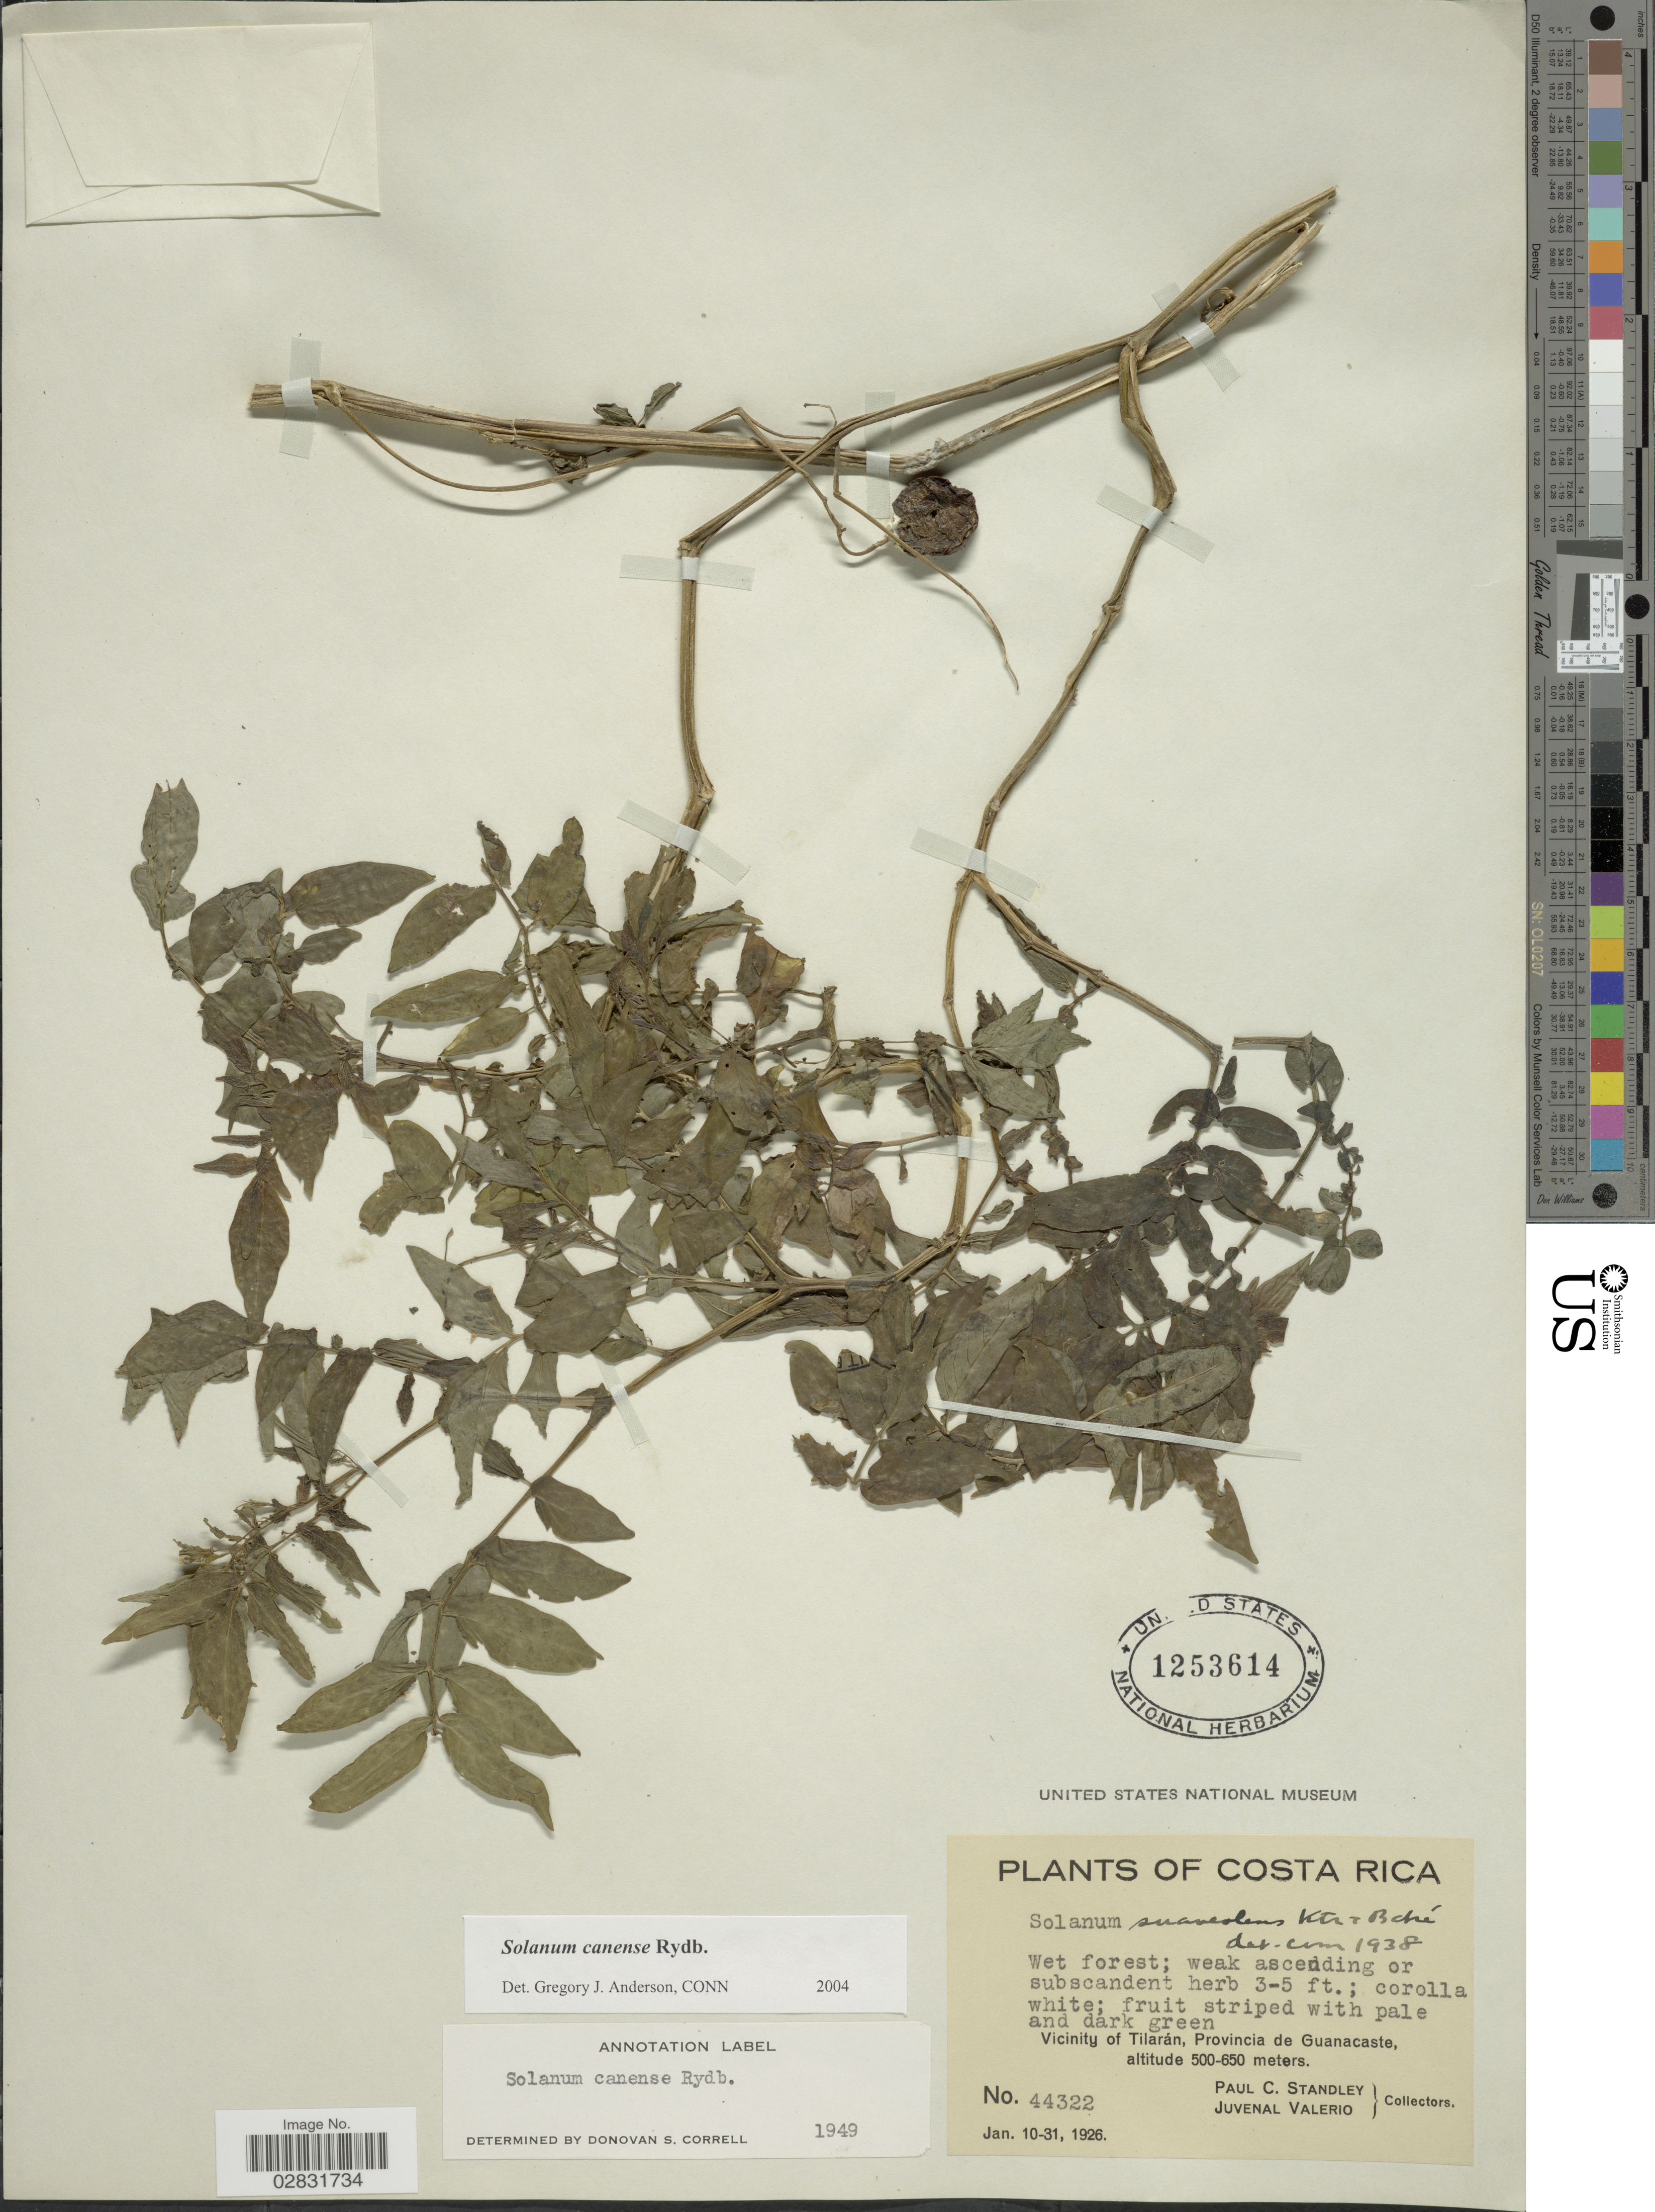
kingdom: Plantae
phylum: Tracheophyta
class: Magnoliopsida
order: Solanales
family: Solanaceae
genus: Solanum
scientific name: Solanum canense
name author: Rydb.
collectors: P. C. Standley & J. Valerio R.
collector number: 44322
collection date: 1926-01-10/1926-01-31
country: Costa Rica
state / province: Guanacaste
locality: Vicinity of Tilarán.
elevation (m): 500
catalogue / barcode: US 1253614